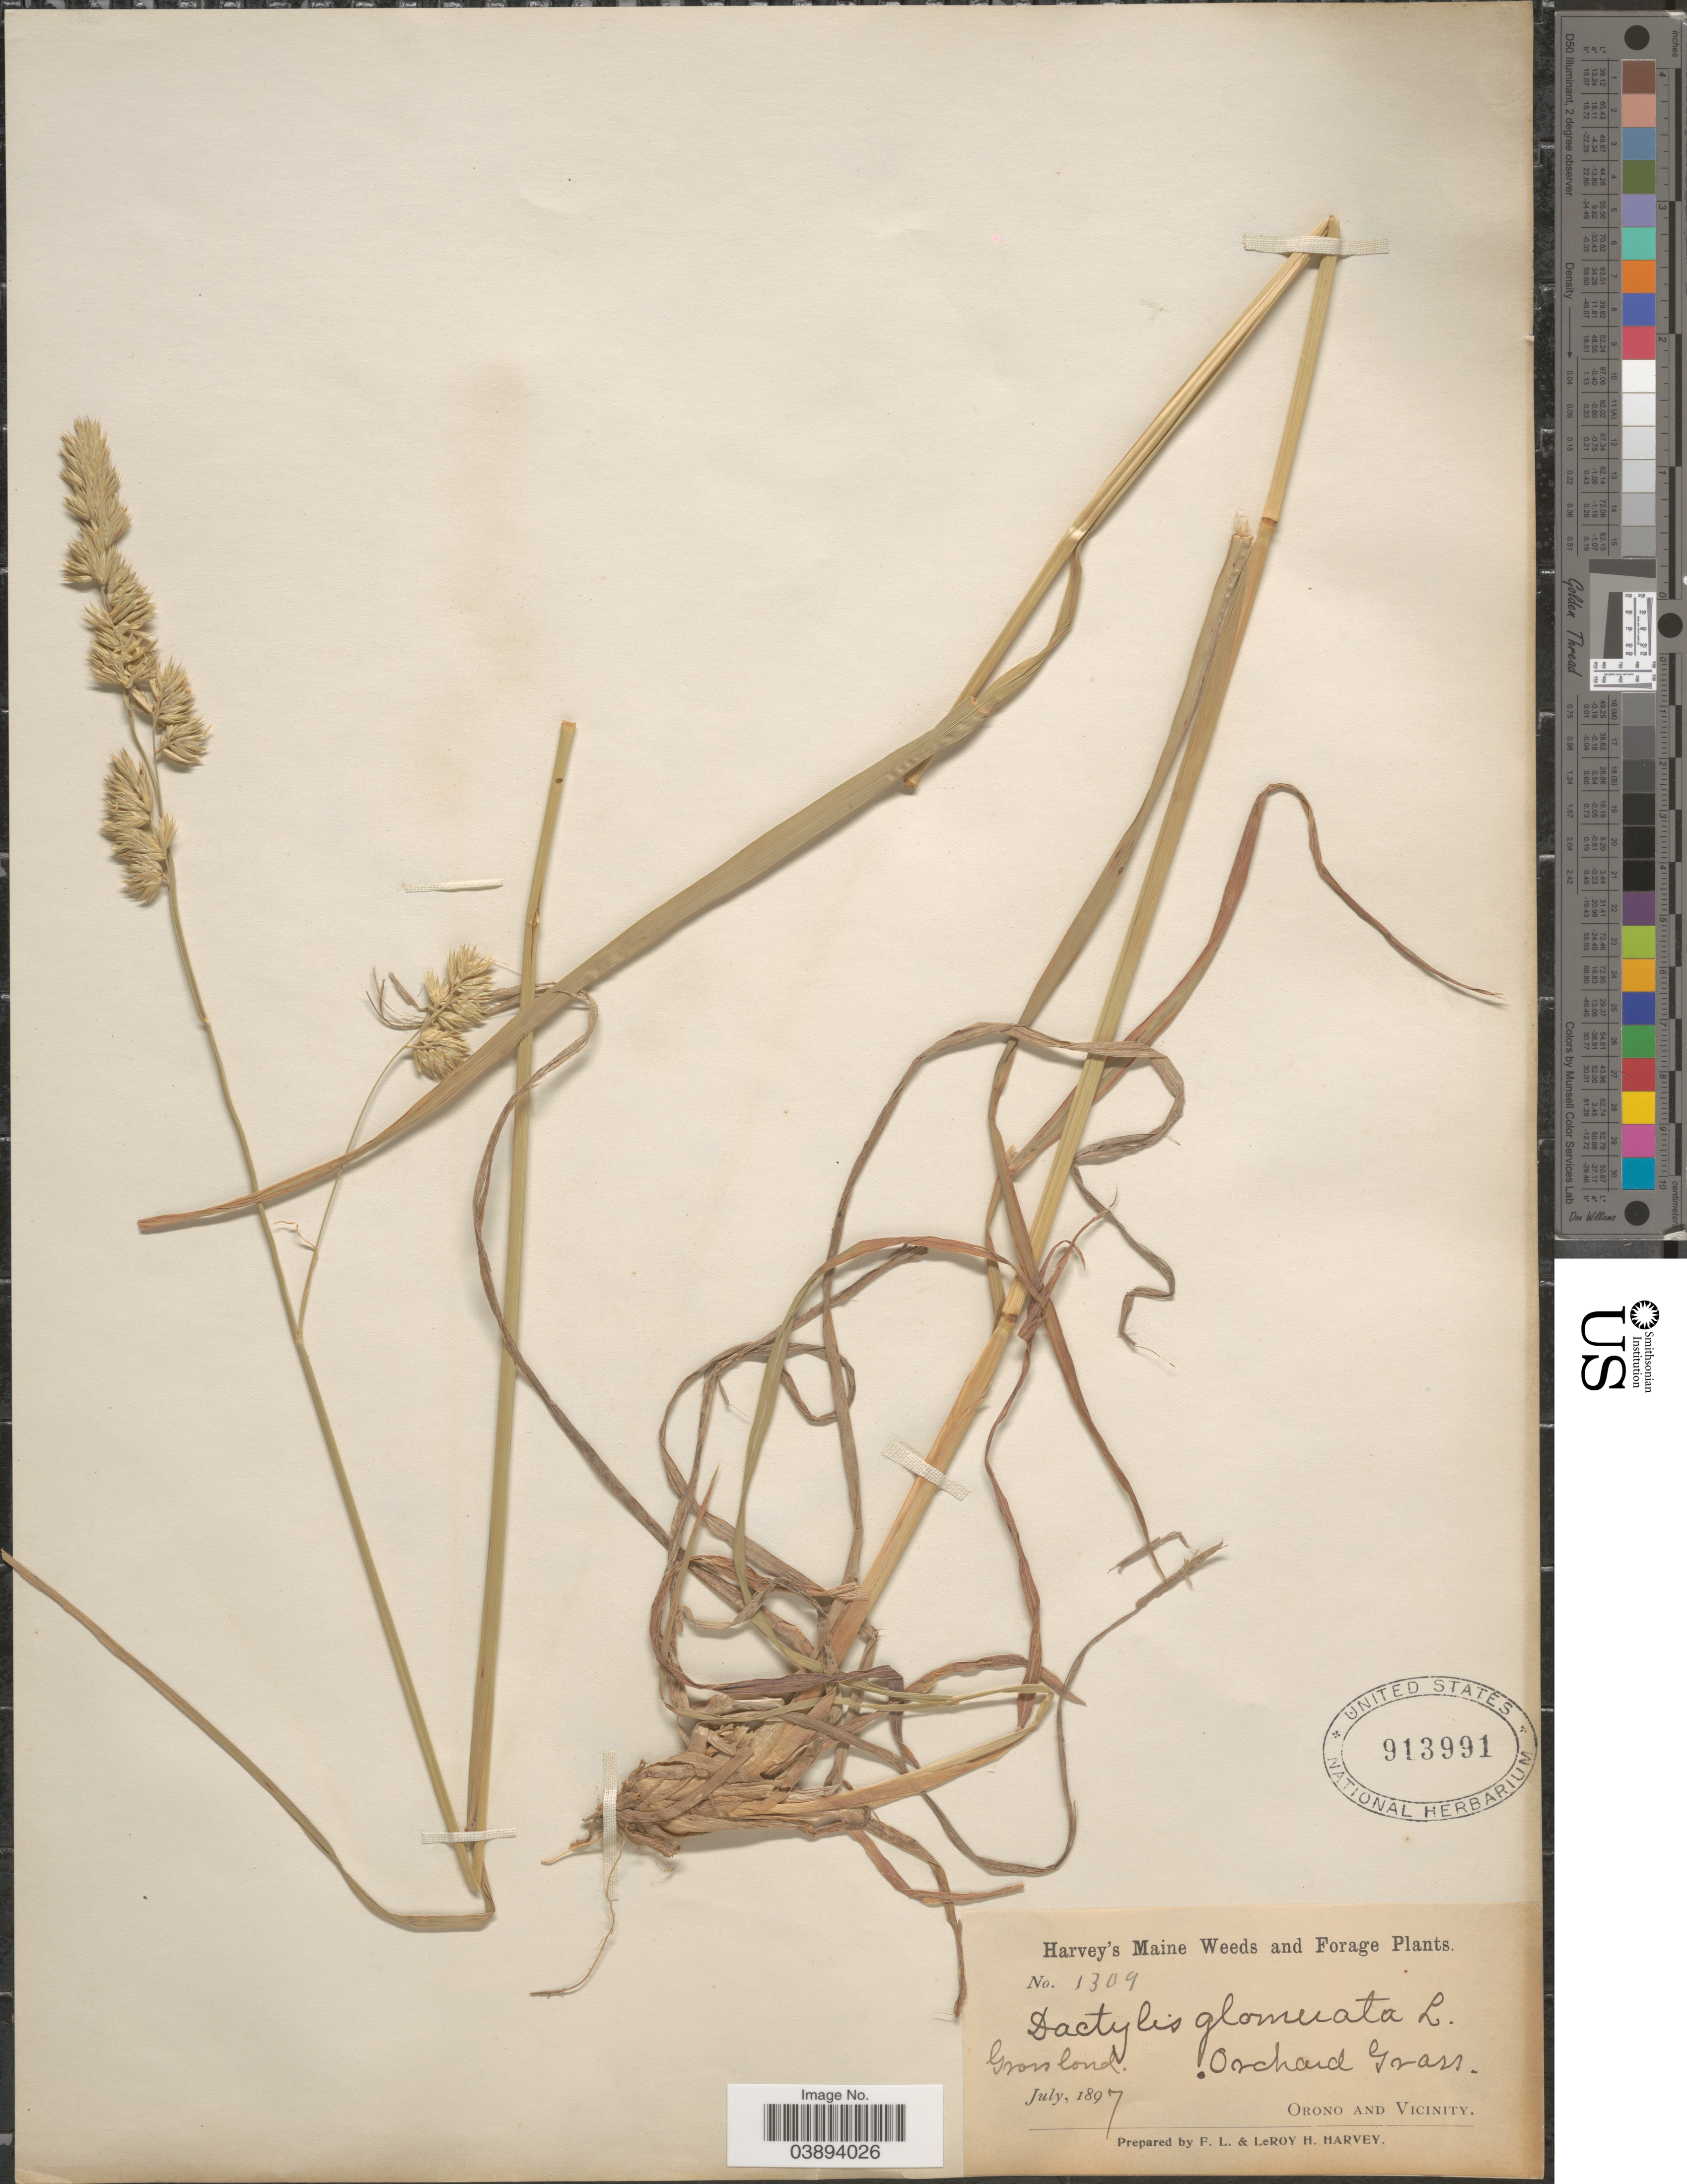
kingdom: Plantae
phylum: Tracheophyta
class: Liliopsida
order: Poales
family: Poaceae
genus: Dactylis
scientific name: Dactylis glomerata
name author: L.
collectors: F. L. Harvey & L. H. Harvey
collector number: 1309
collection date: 1897-07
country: United States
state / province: Maine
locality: Orono and Vicinity.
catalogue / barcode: US 913991